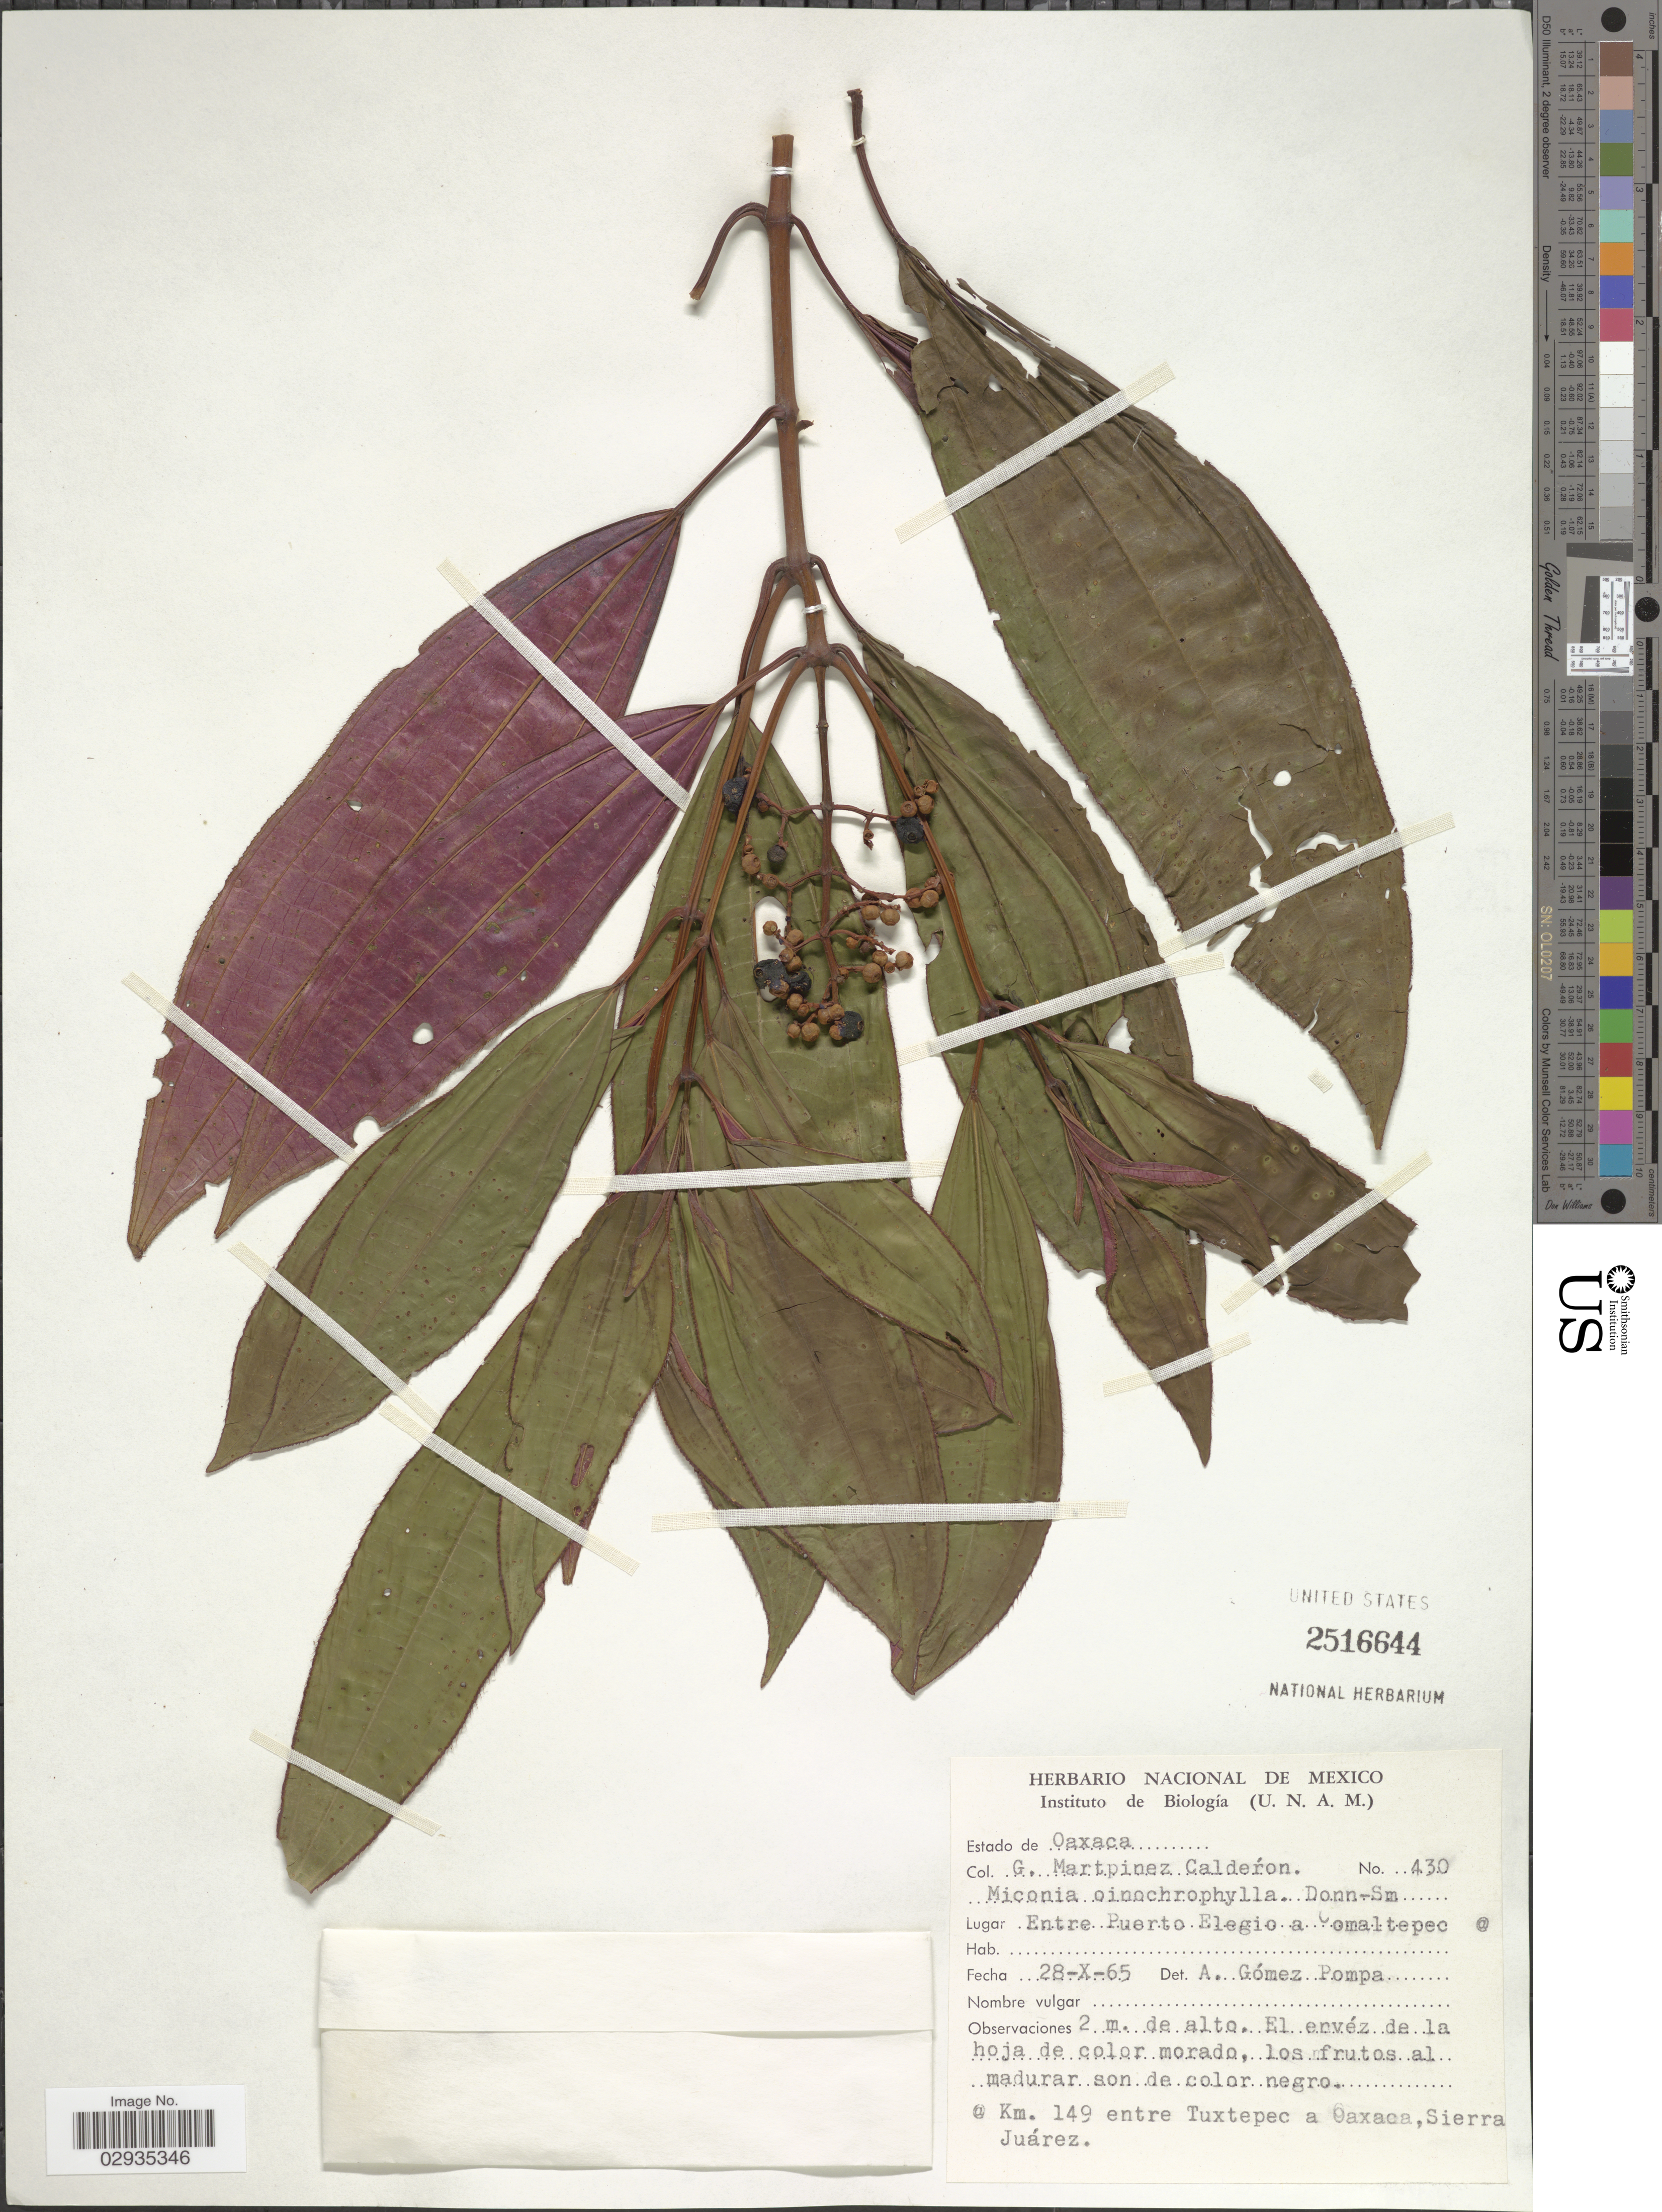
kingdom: Plantae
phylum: Tracheophyta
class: Magnoliopsida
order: Myrtales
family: Melastomataceae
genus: Miconia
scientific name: Miconia oinochrophylla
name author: Donn. Sm.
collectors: G. M. Calderon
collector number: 430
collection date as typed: Transcribed d/m/y: 28/10/65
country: Mexico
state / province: Oaxaca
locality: Entre Puerto Elegio a Comaltepec, Km. 149 entre Tuxtepec a Oaxaca, Sierra Juárez.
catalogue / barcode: US 2516644